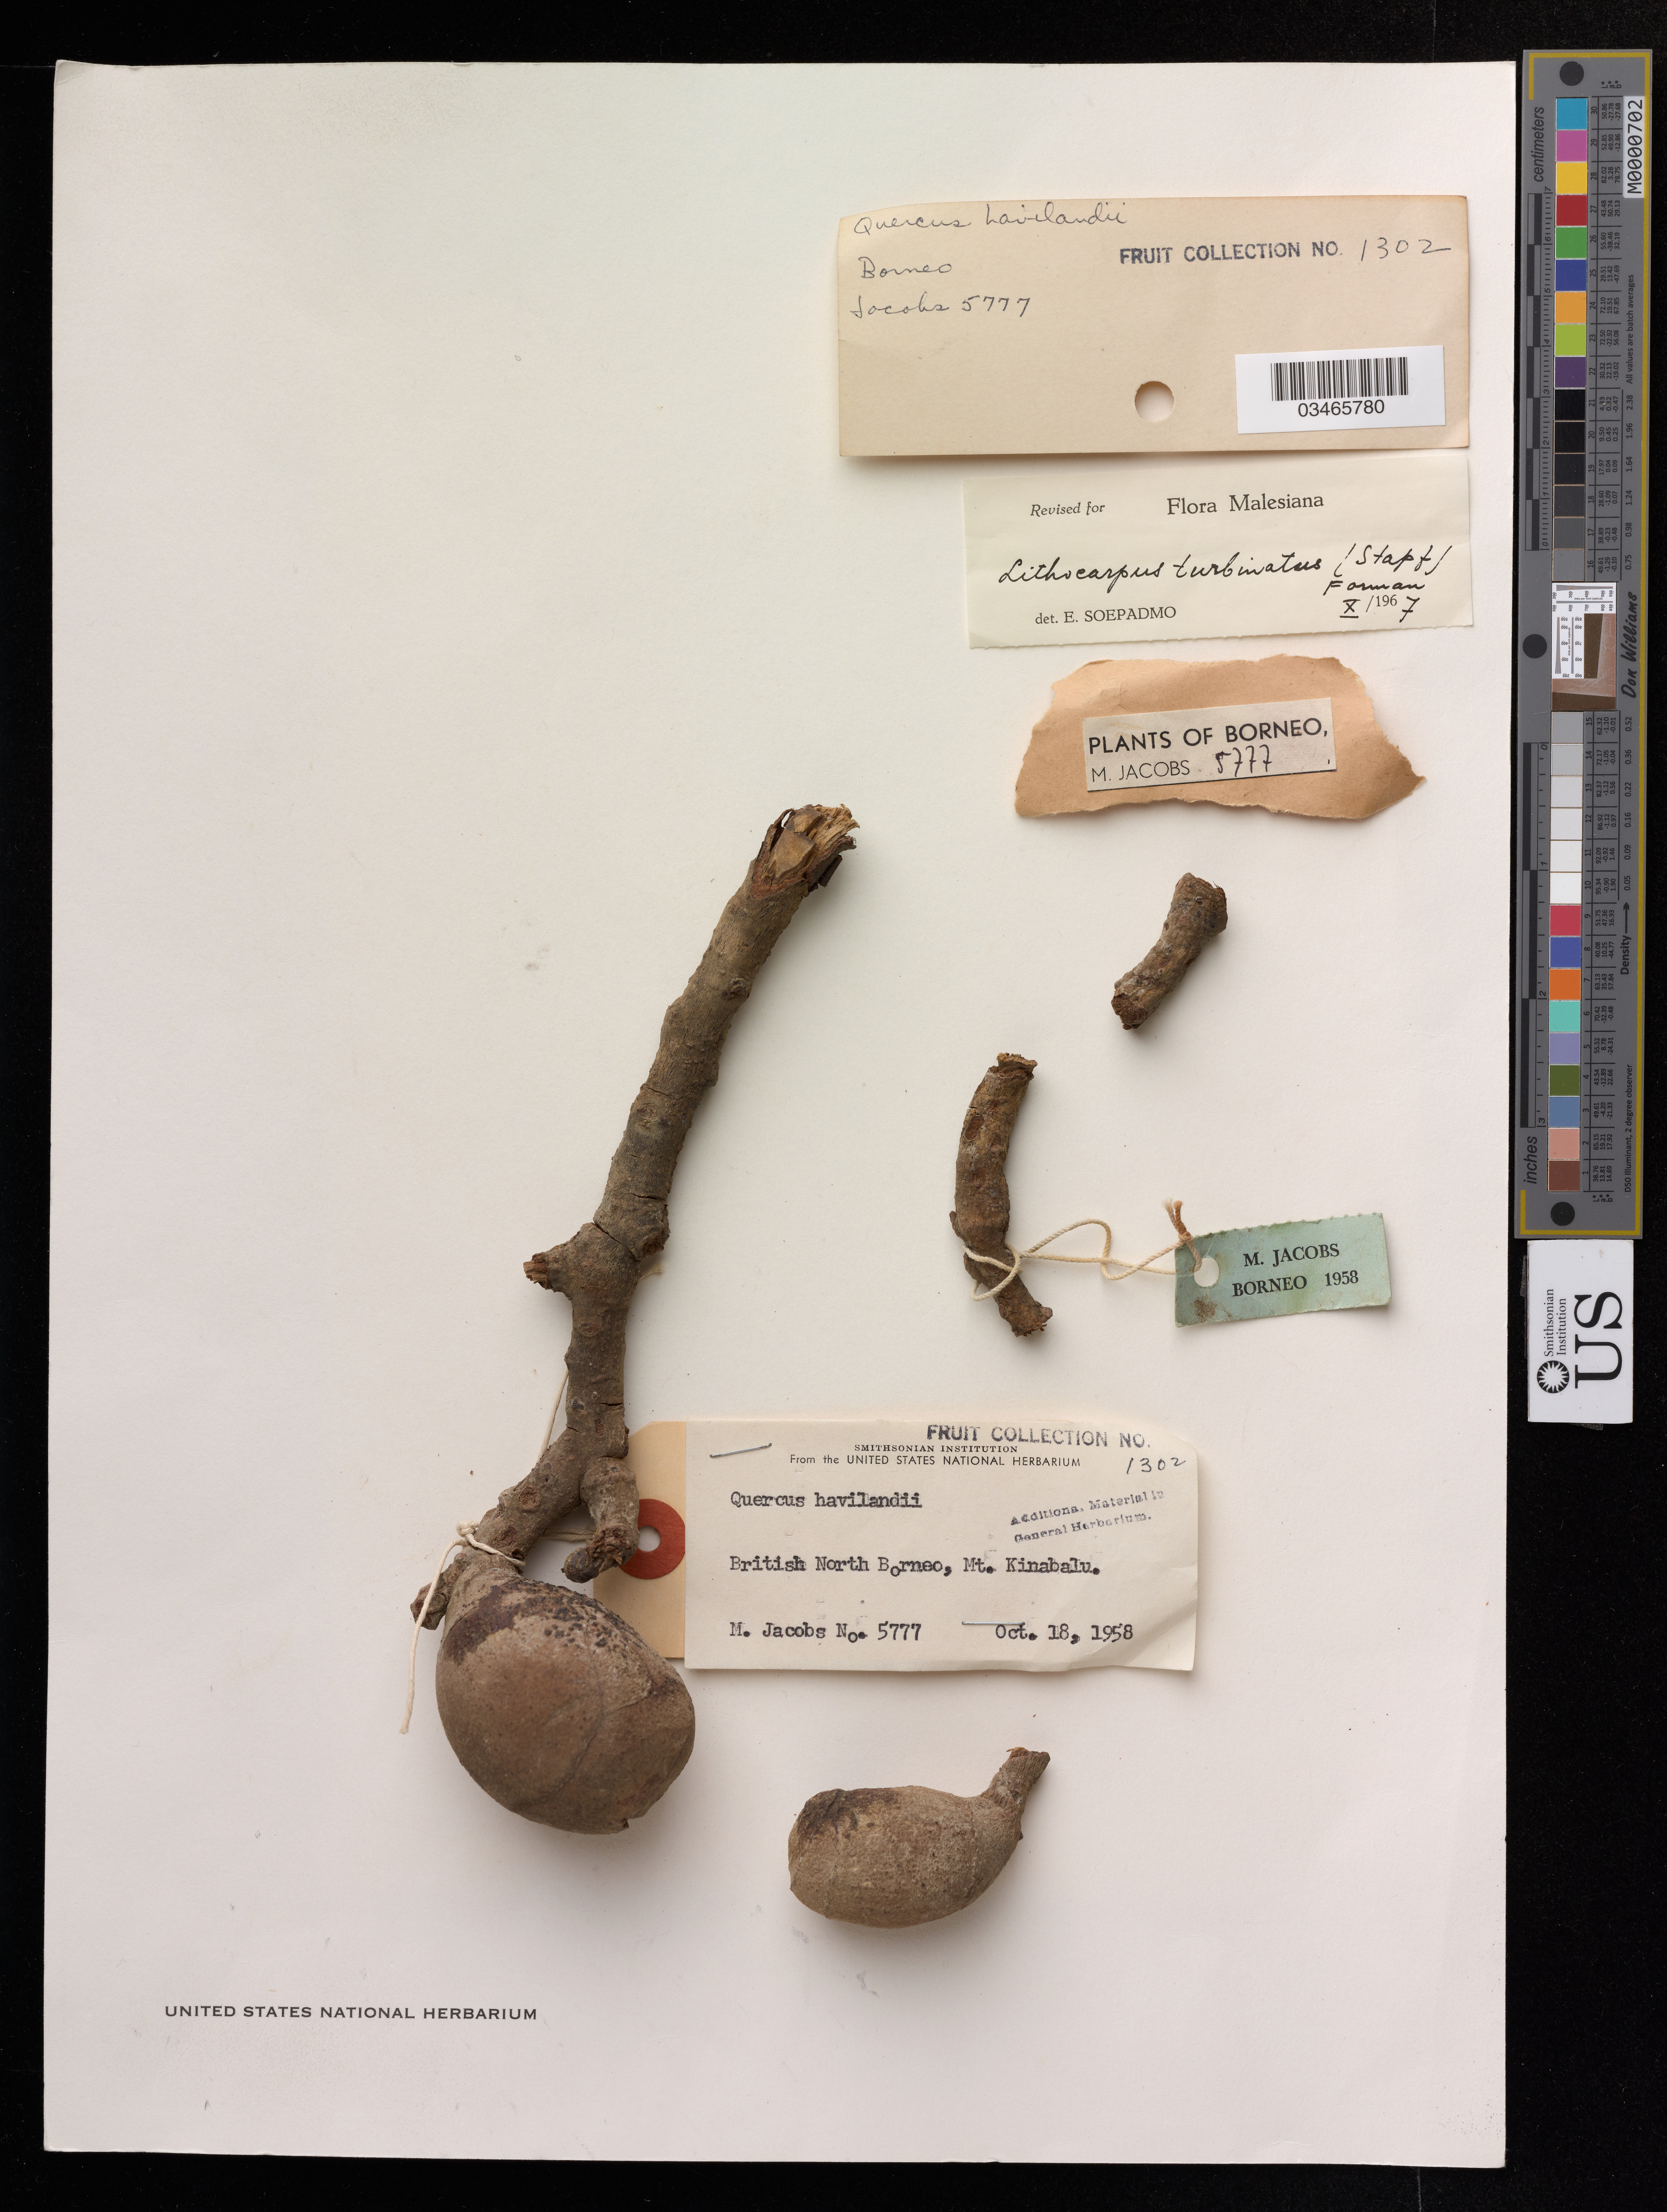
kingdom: Plantae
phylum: Tracheophyta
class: Magnoliopsida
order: Fagales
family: Fagaceae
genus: Lithocarpus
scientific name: Lithocarpus turbinatus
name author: (Stapf) Forman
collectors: M. Jacobs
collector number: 5777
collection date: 1958-10-18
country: Malaysia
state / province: Sabah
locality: Borneo. British North Borneo, Mount Kinabalu, S. slope, along path Tenompok-Kambarangan-Paka Caves-summit.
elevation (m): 2200